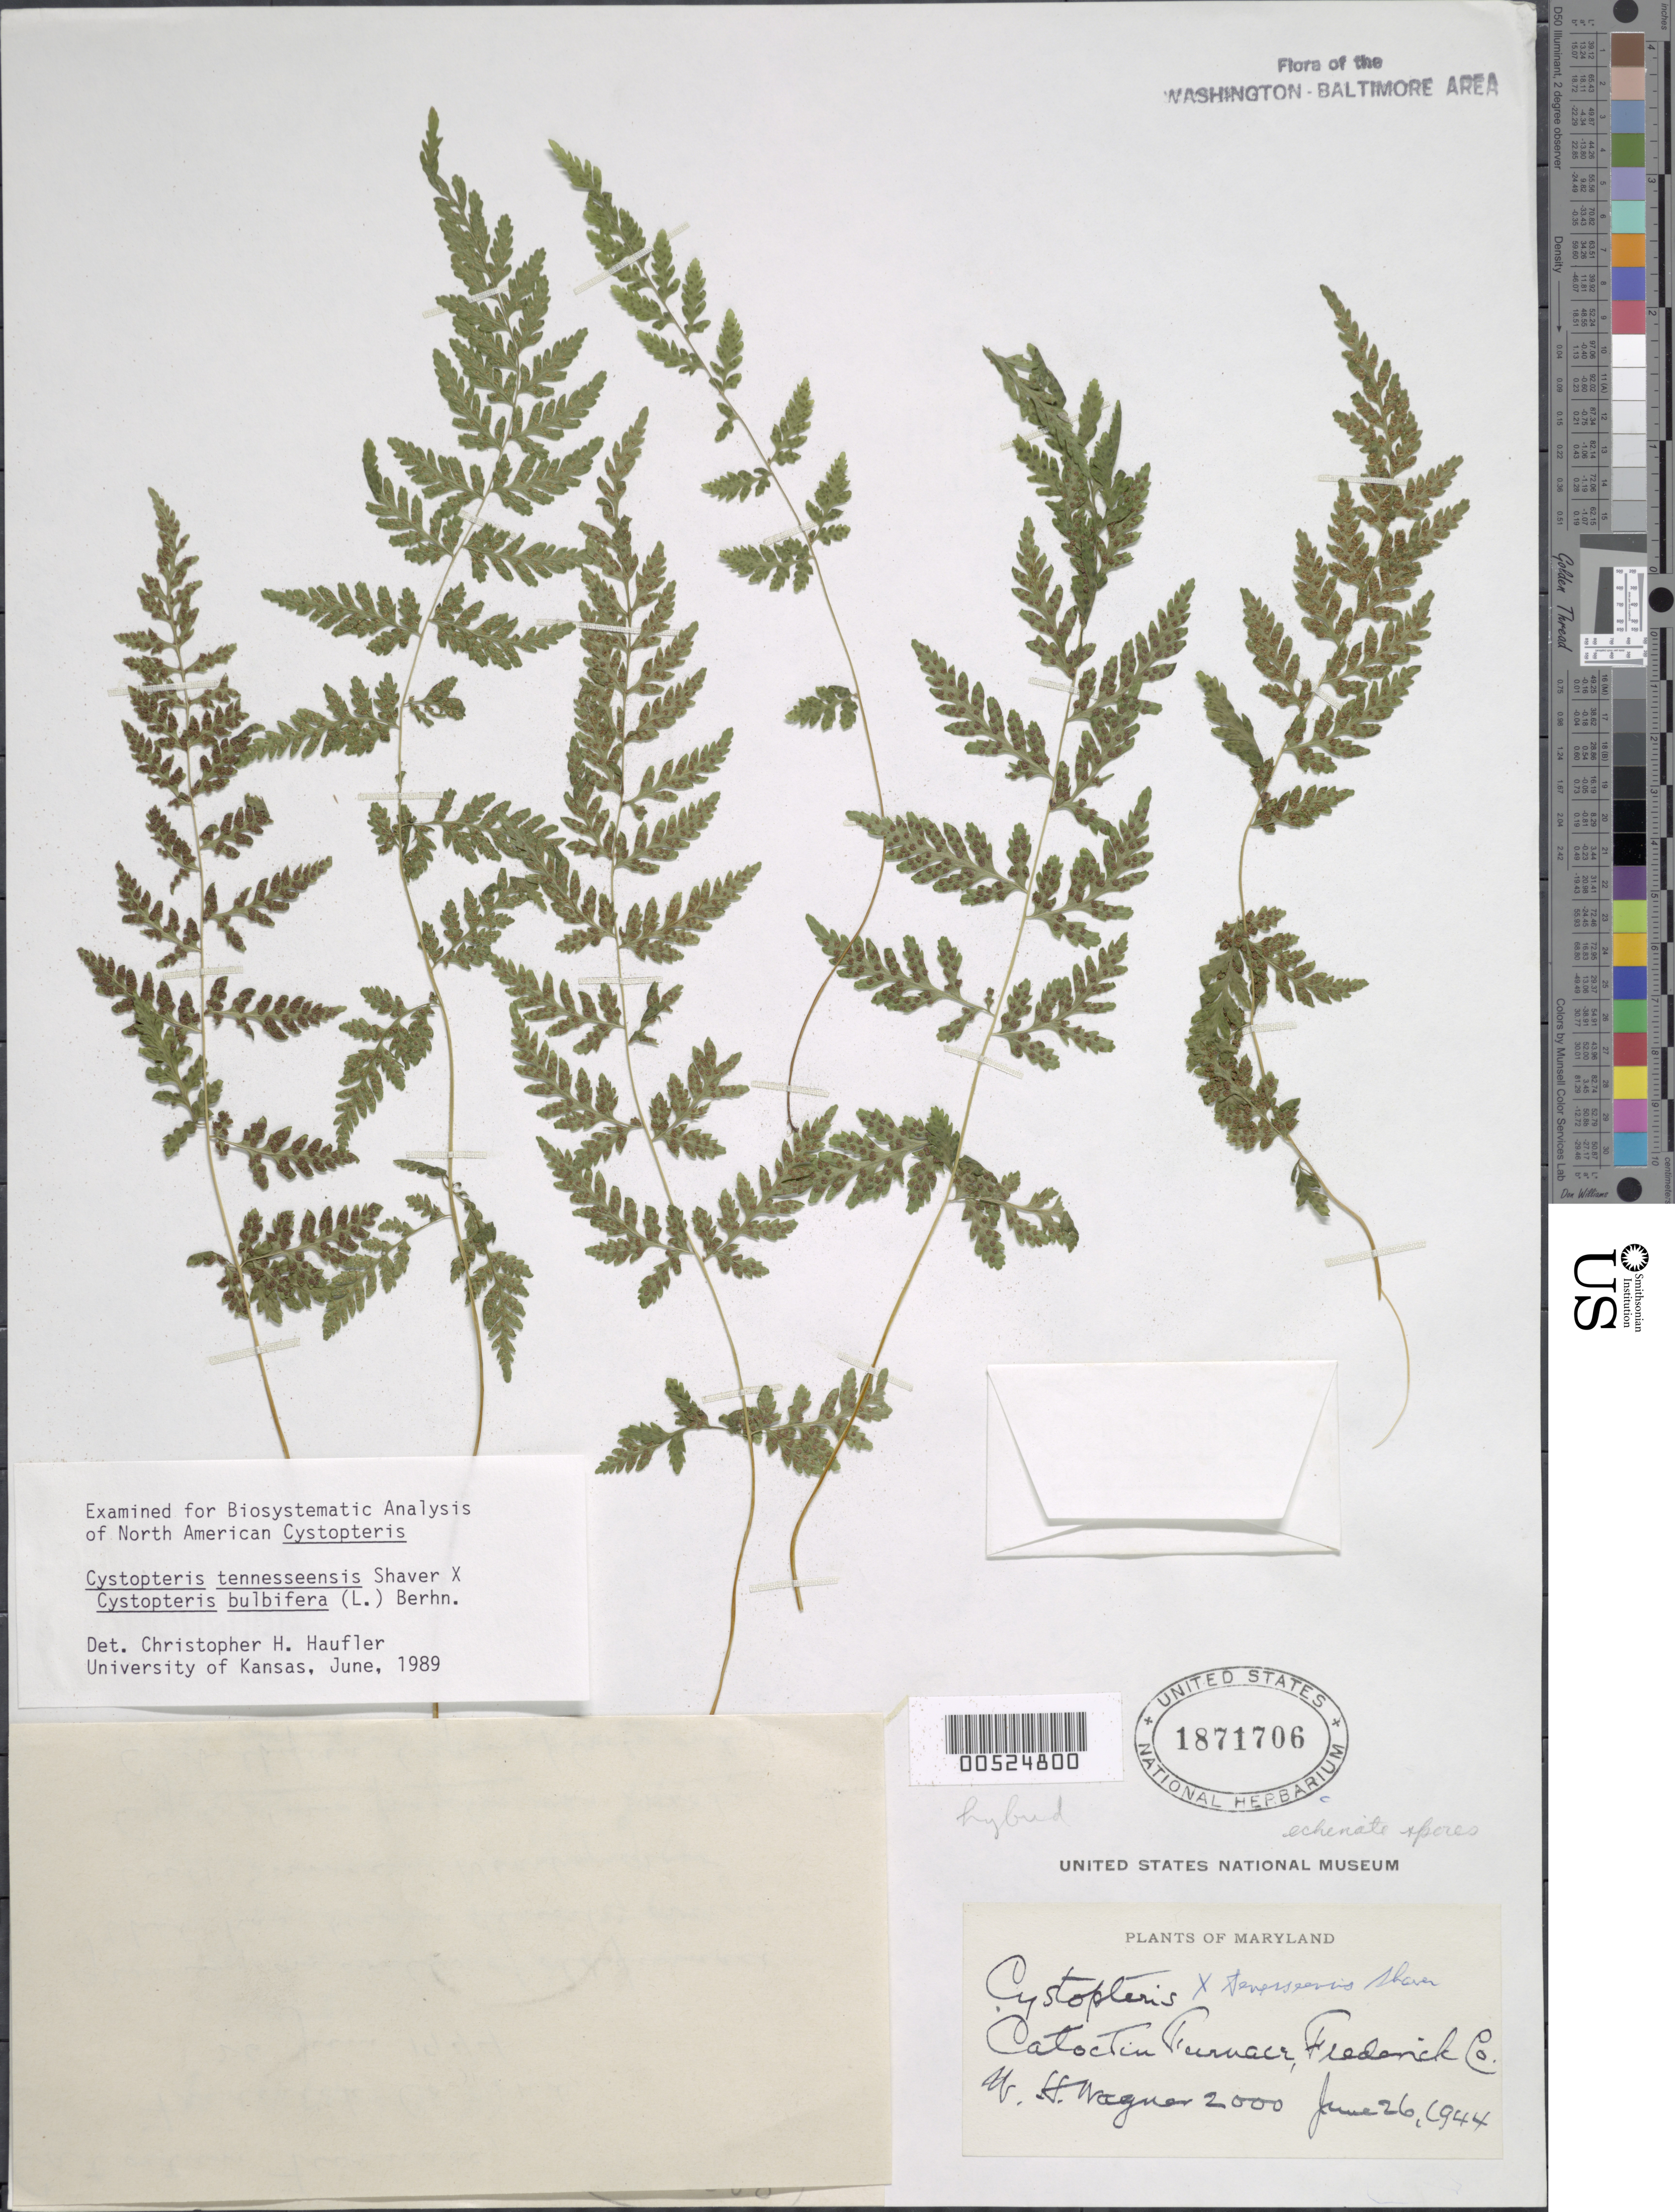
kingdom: Plantae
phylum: Tracheophyta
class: Polypodiopsida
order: Polypodiales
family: Cystopteridaceae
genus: Cystopteris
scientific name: Cystopteris bulbifera x C. tennesseensis Shaver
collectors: W. H. Wagner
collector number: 2000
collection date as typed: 26 Jun 1944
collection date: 1944-06-26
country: United States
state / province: Maryland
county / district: Frederick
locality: Catoctin Furnace, near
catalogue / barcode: US 1871706